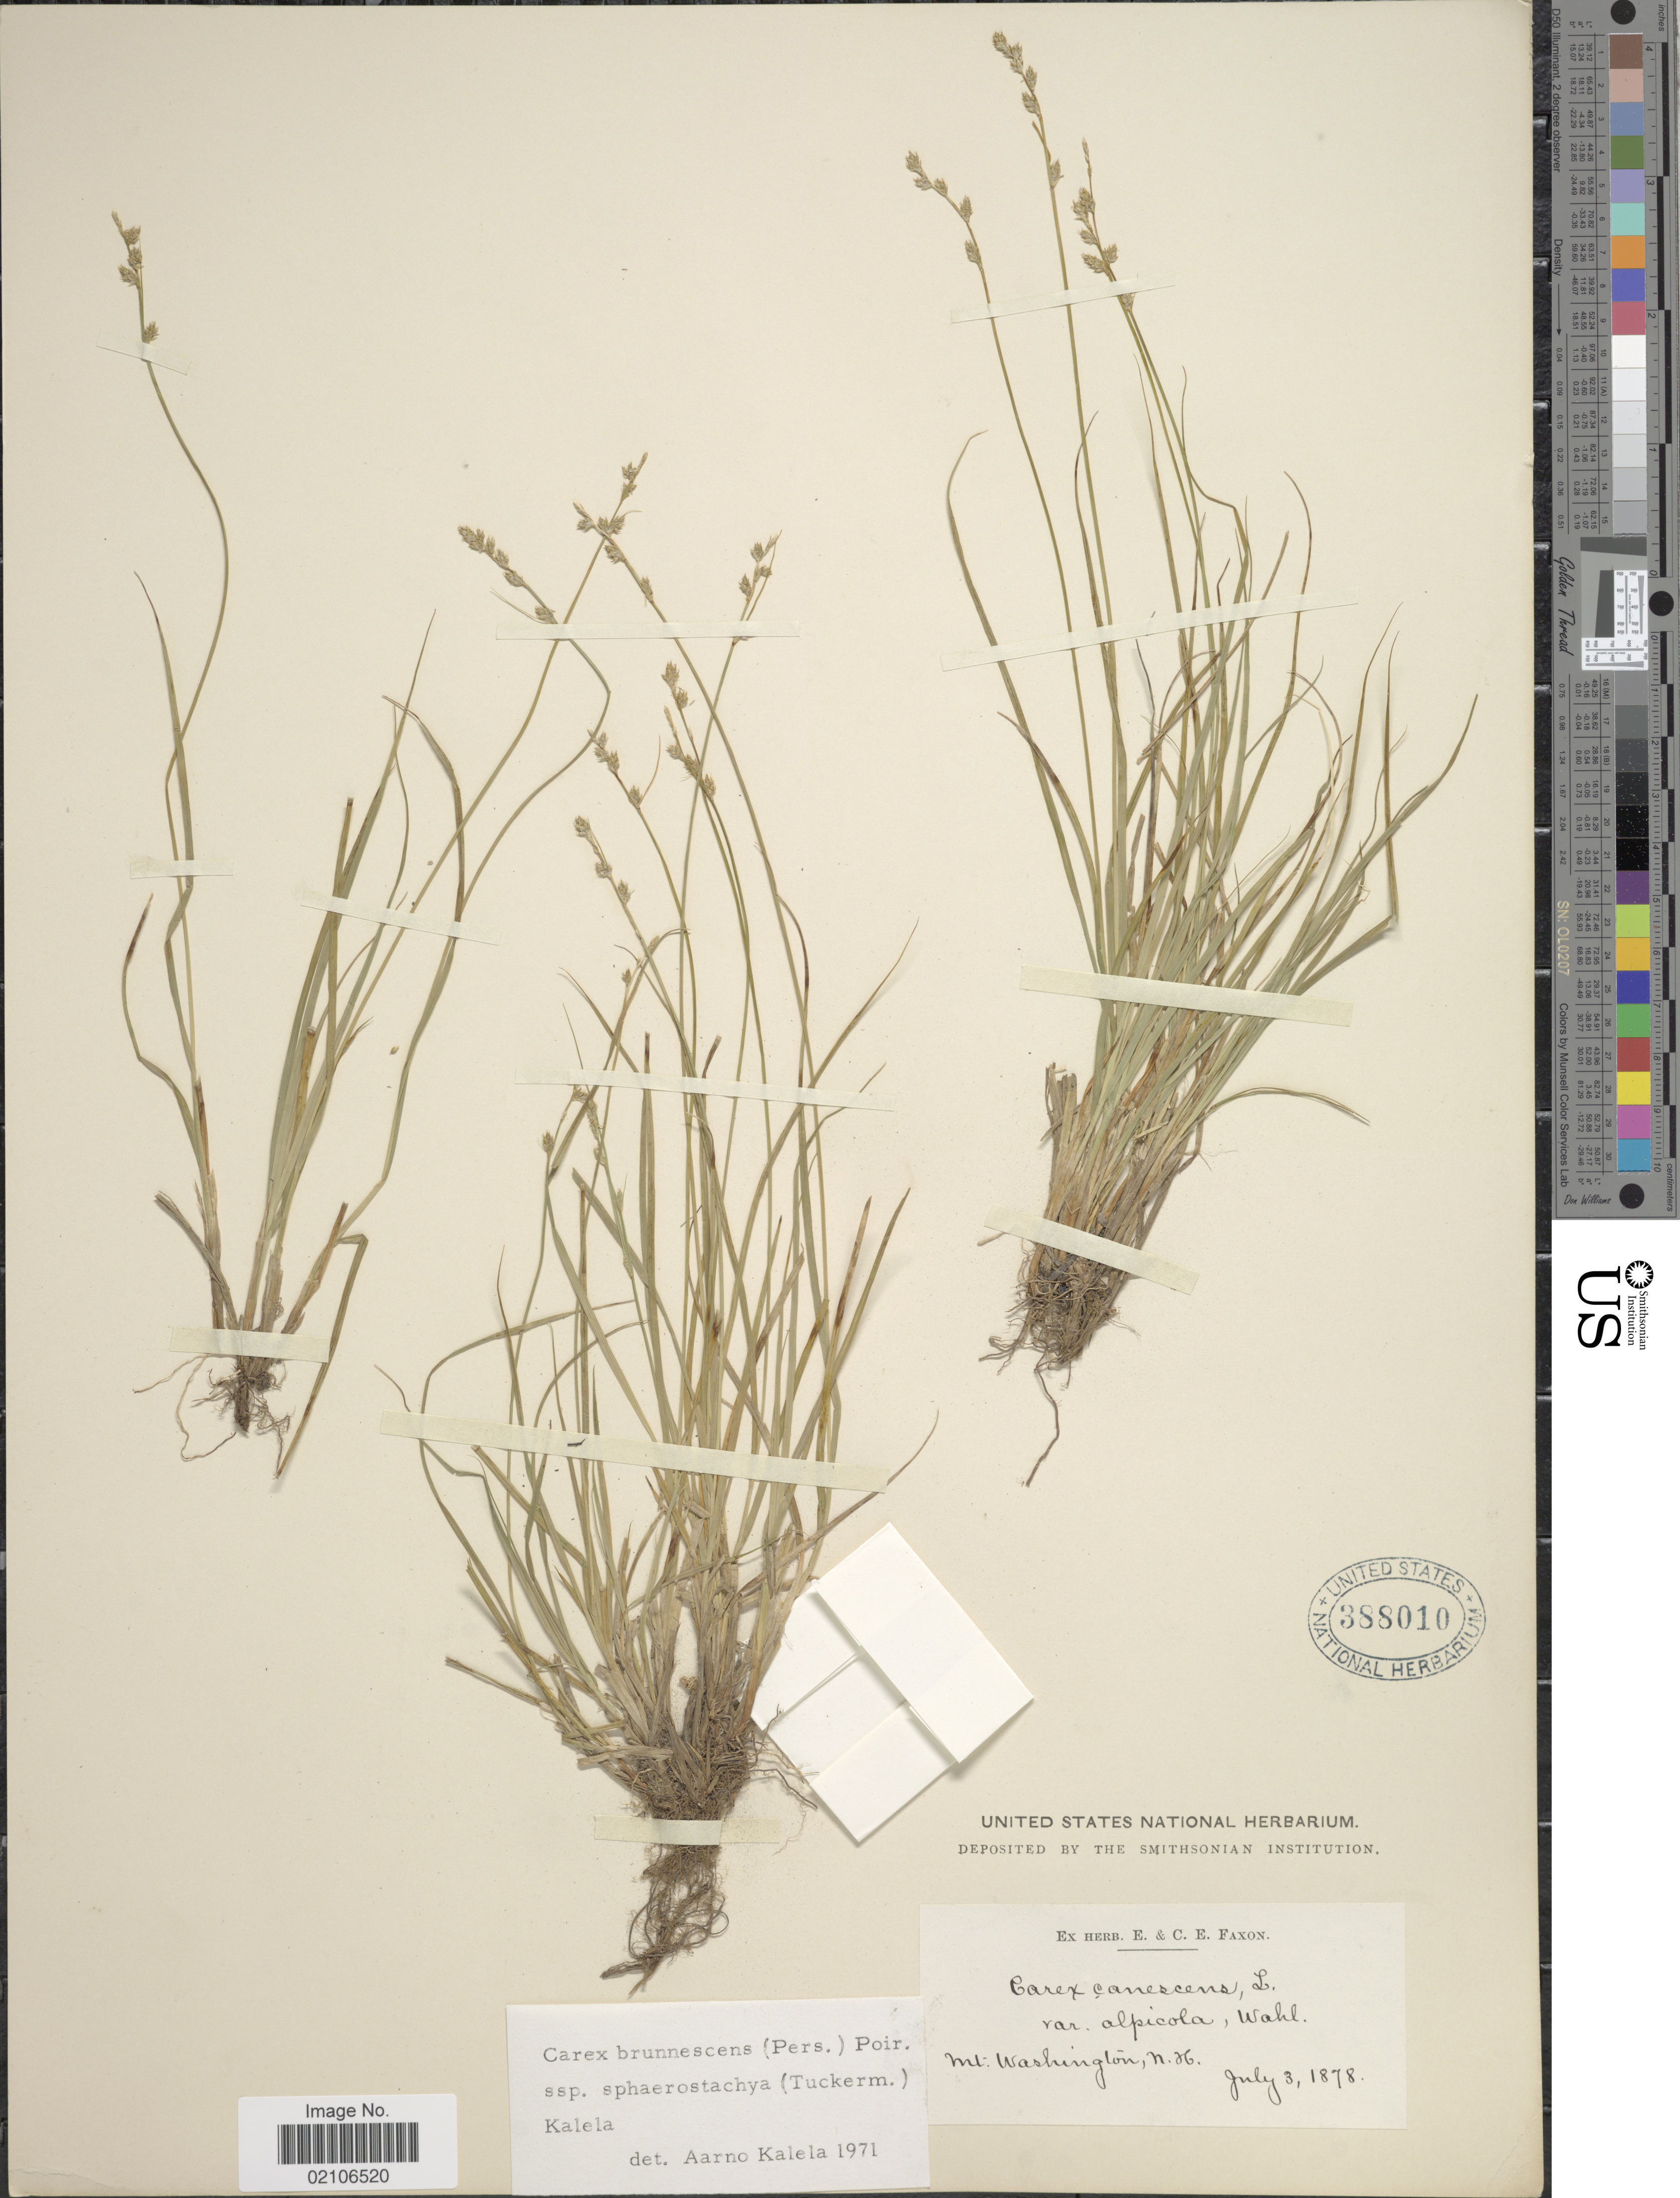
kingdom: Plantae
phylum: Tracheophyta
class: Liliopsida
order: Poales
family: Cyperaceae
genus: Carex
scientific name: Carex brunnescens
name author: (Pers.) Poir.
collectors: ex herb. E. & C.E. Faxon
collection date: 1878-07-03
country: United States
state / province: New Hampshire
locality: Mt. Washington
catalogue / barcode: US 388010